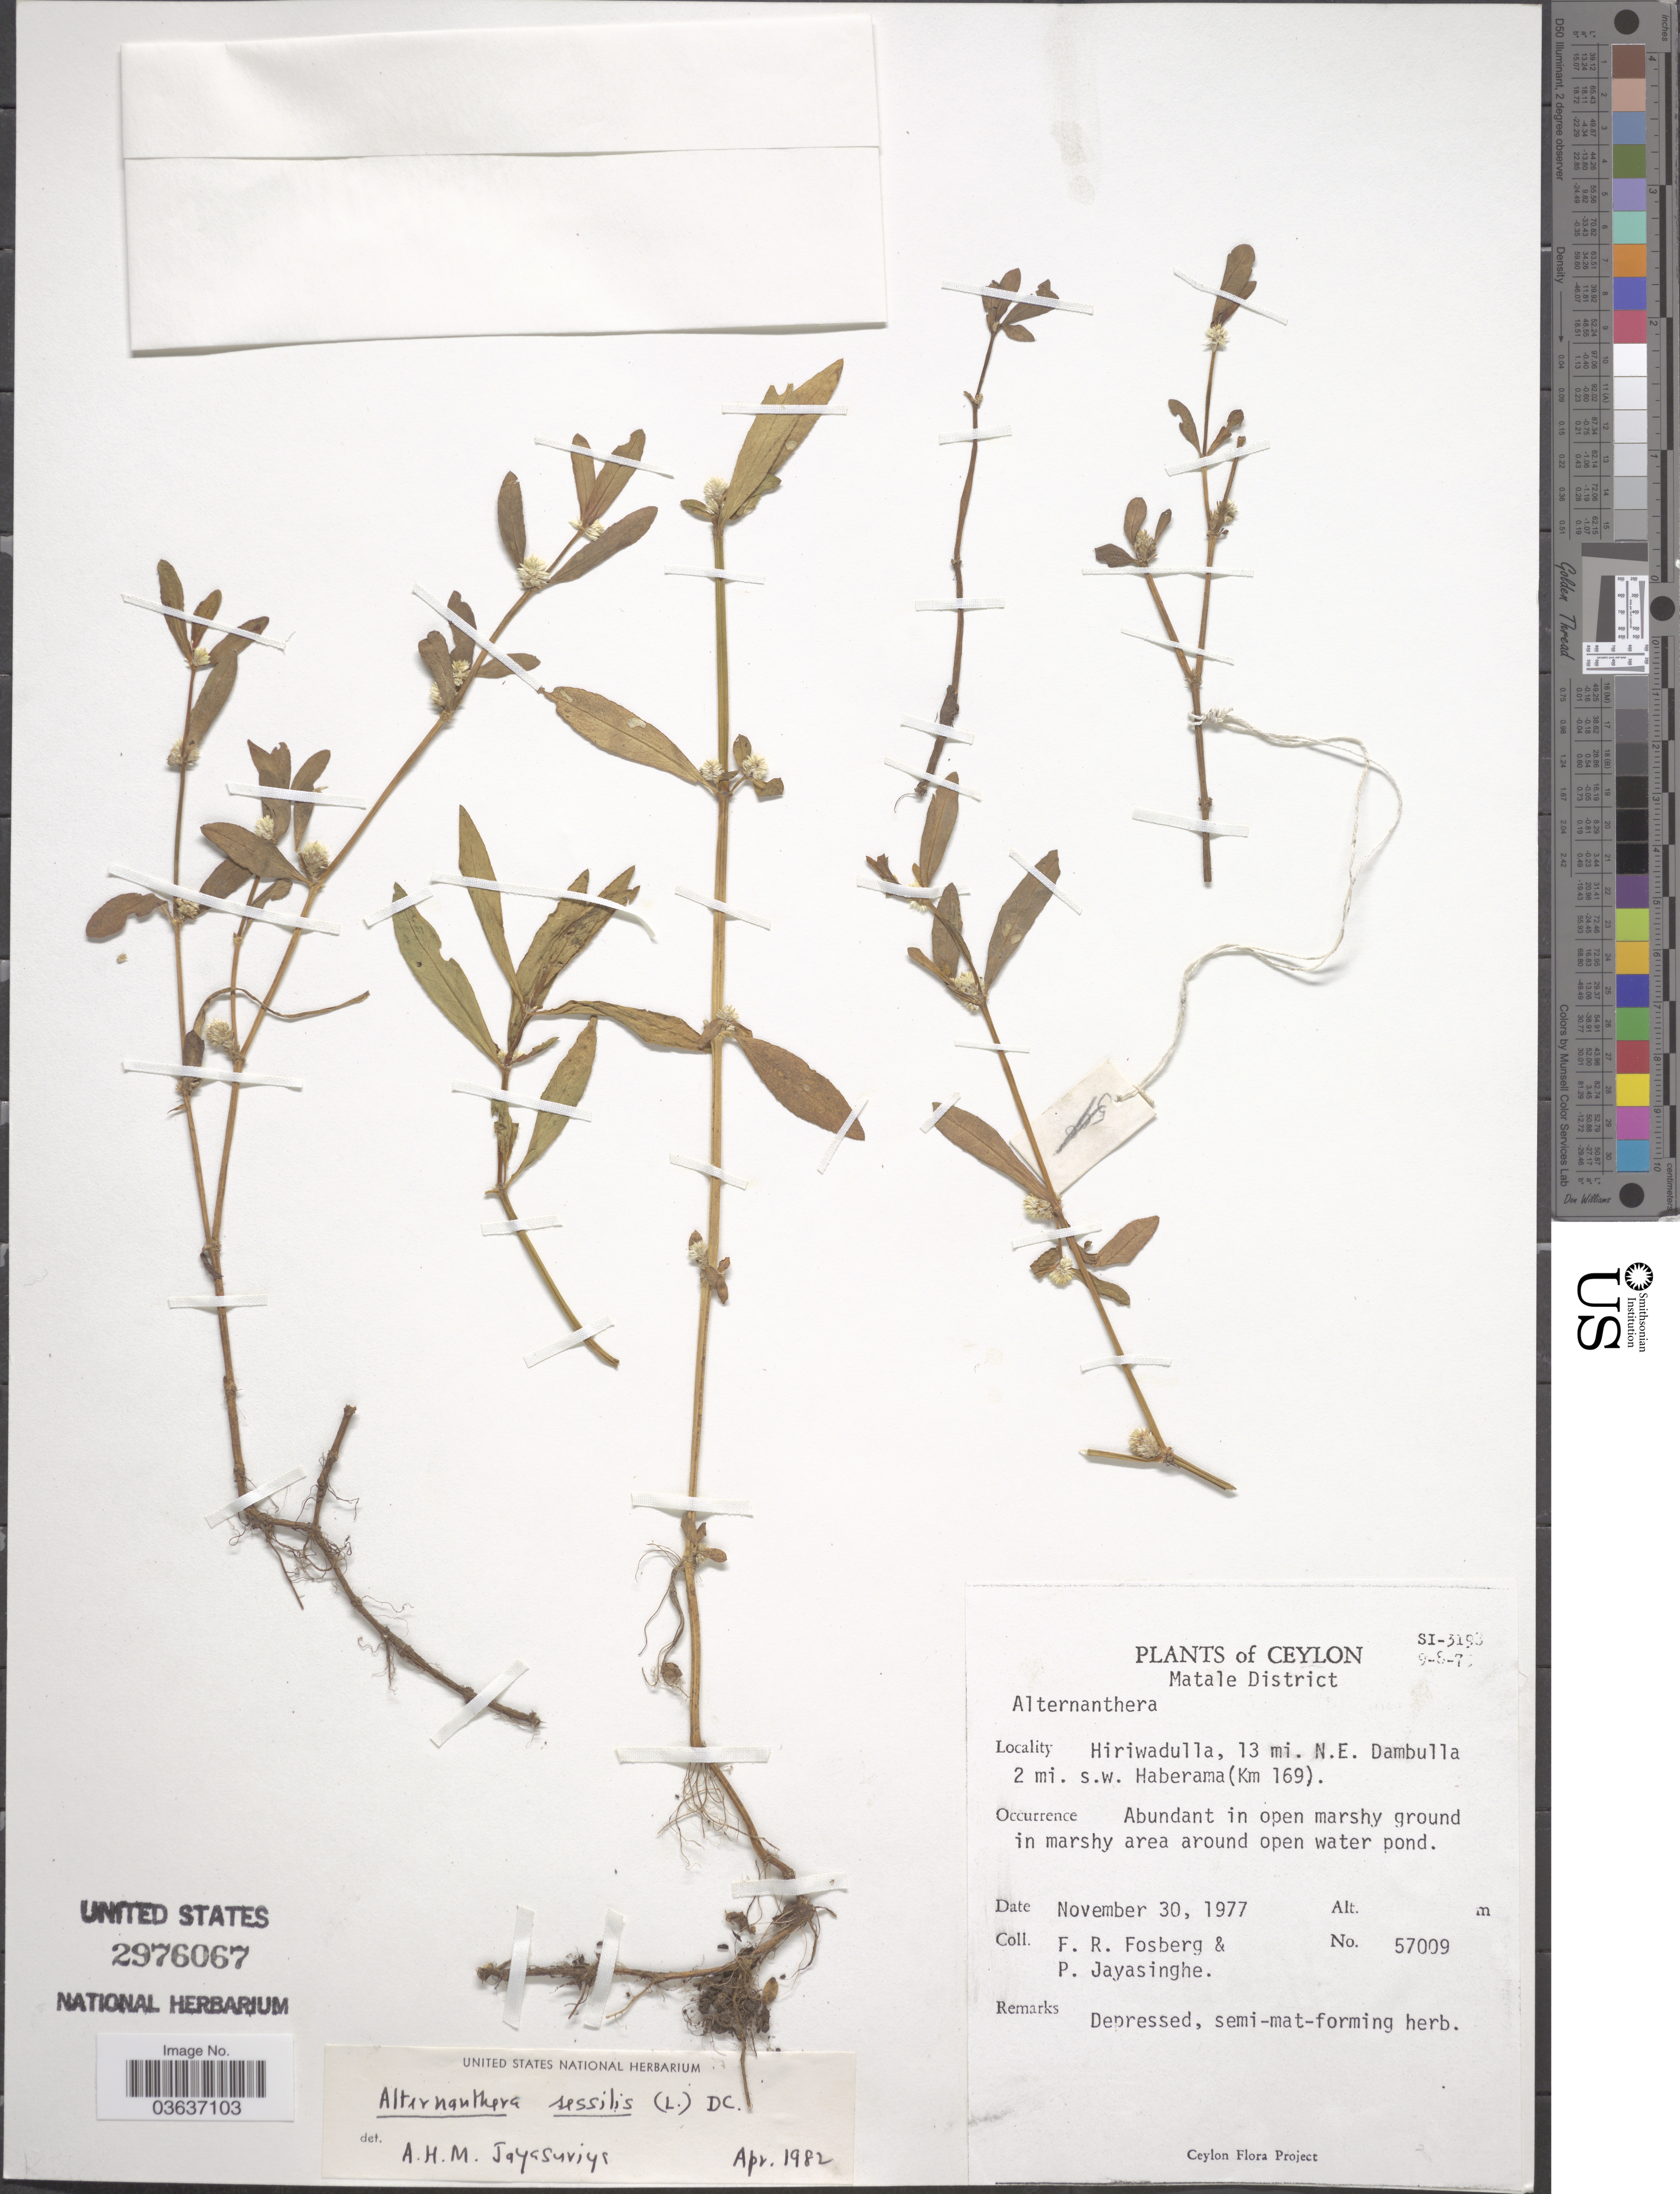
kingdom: Plantae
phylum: Tracheophyta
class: Magnoliopsida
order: Caryophyllales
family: Amaranthaceae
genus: Alternanthera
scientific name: Alternanthera sessilis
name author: (L.) DC.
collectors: F. R. Fosberg & P. Jayasinghe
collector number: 57009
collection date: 1977-11-30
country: Sri Lanka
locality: Ceylon. Matale District. Hiriwadulla, 13 mi. N.E. Dambulla 2 mi. s.w. Haberama (Km 169).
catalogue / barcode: US 2976067